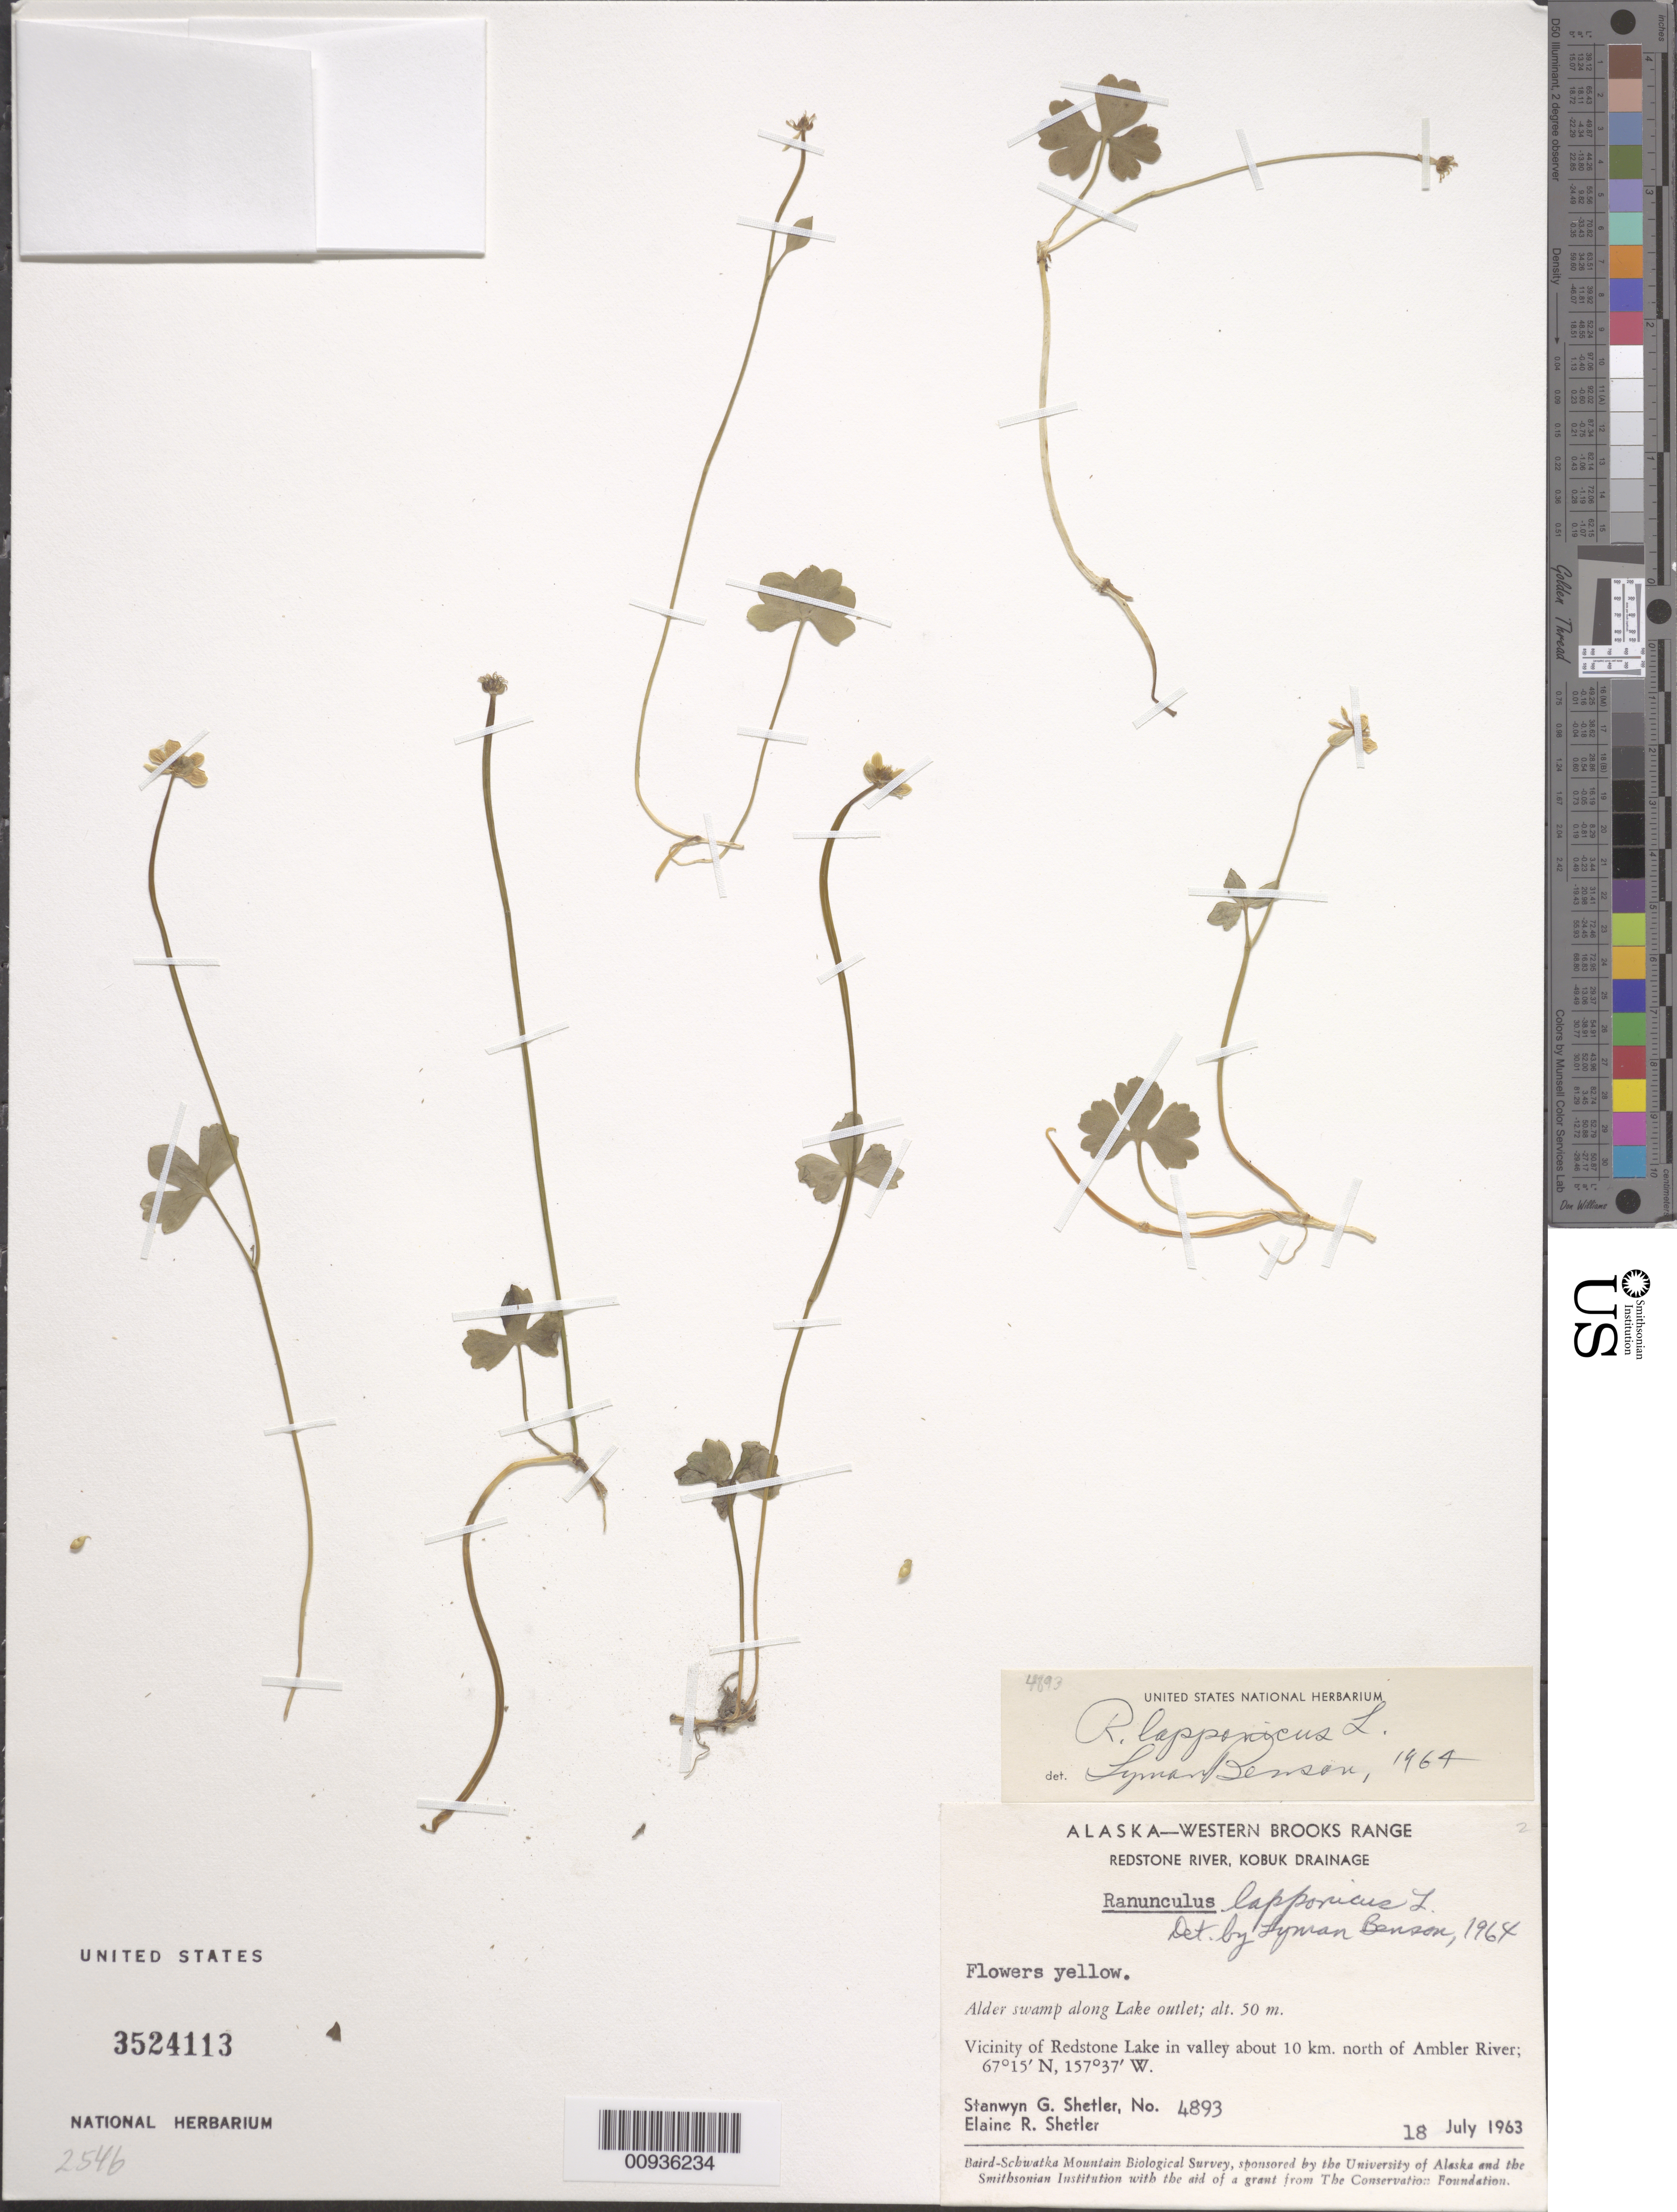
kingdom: Plantae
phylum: Tracheophyta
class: Magnoliopsida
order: Ranunculales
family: Ranunculaceae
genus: Ranunculus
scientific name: Ranunculus lapponicus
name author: L.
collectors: S. Shetler & E. R. Shetler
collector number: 4893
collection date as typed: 18 Jul 1963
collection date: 1963-07-18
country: United States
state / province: Alaska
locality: Vicinity of Redstone Lake in valley about 10 km. north of Ambler River. Western Brooks Range, Redstone River, Kobuk Drainage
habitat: Alder swamp along Lake outlet.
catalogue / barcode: US 3524113